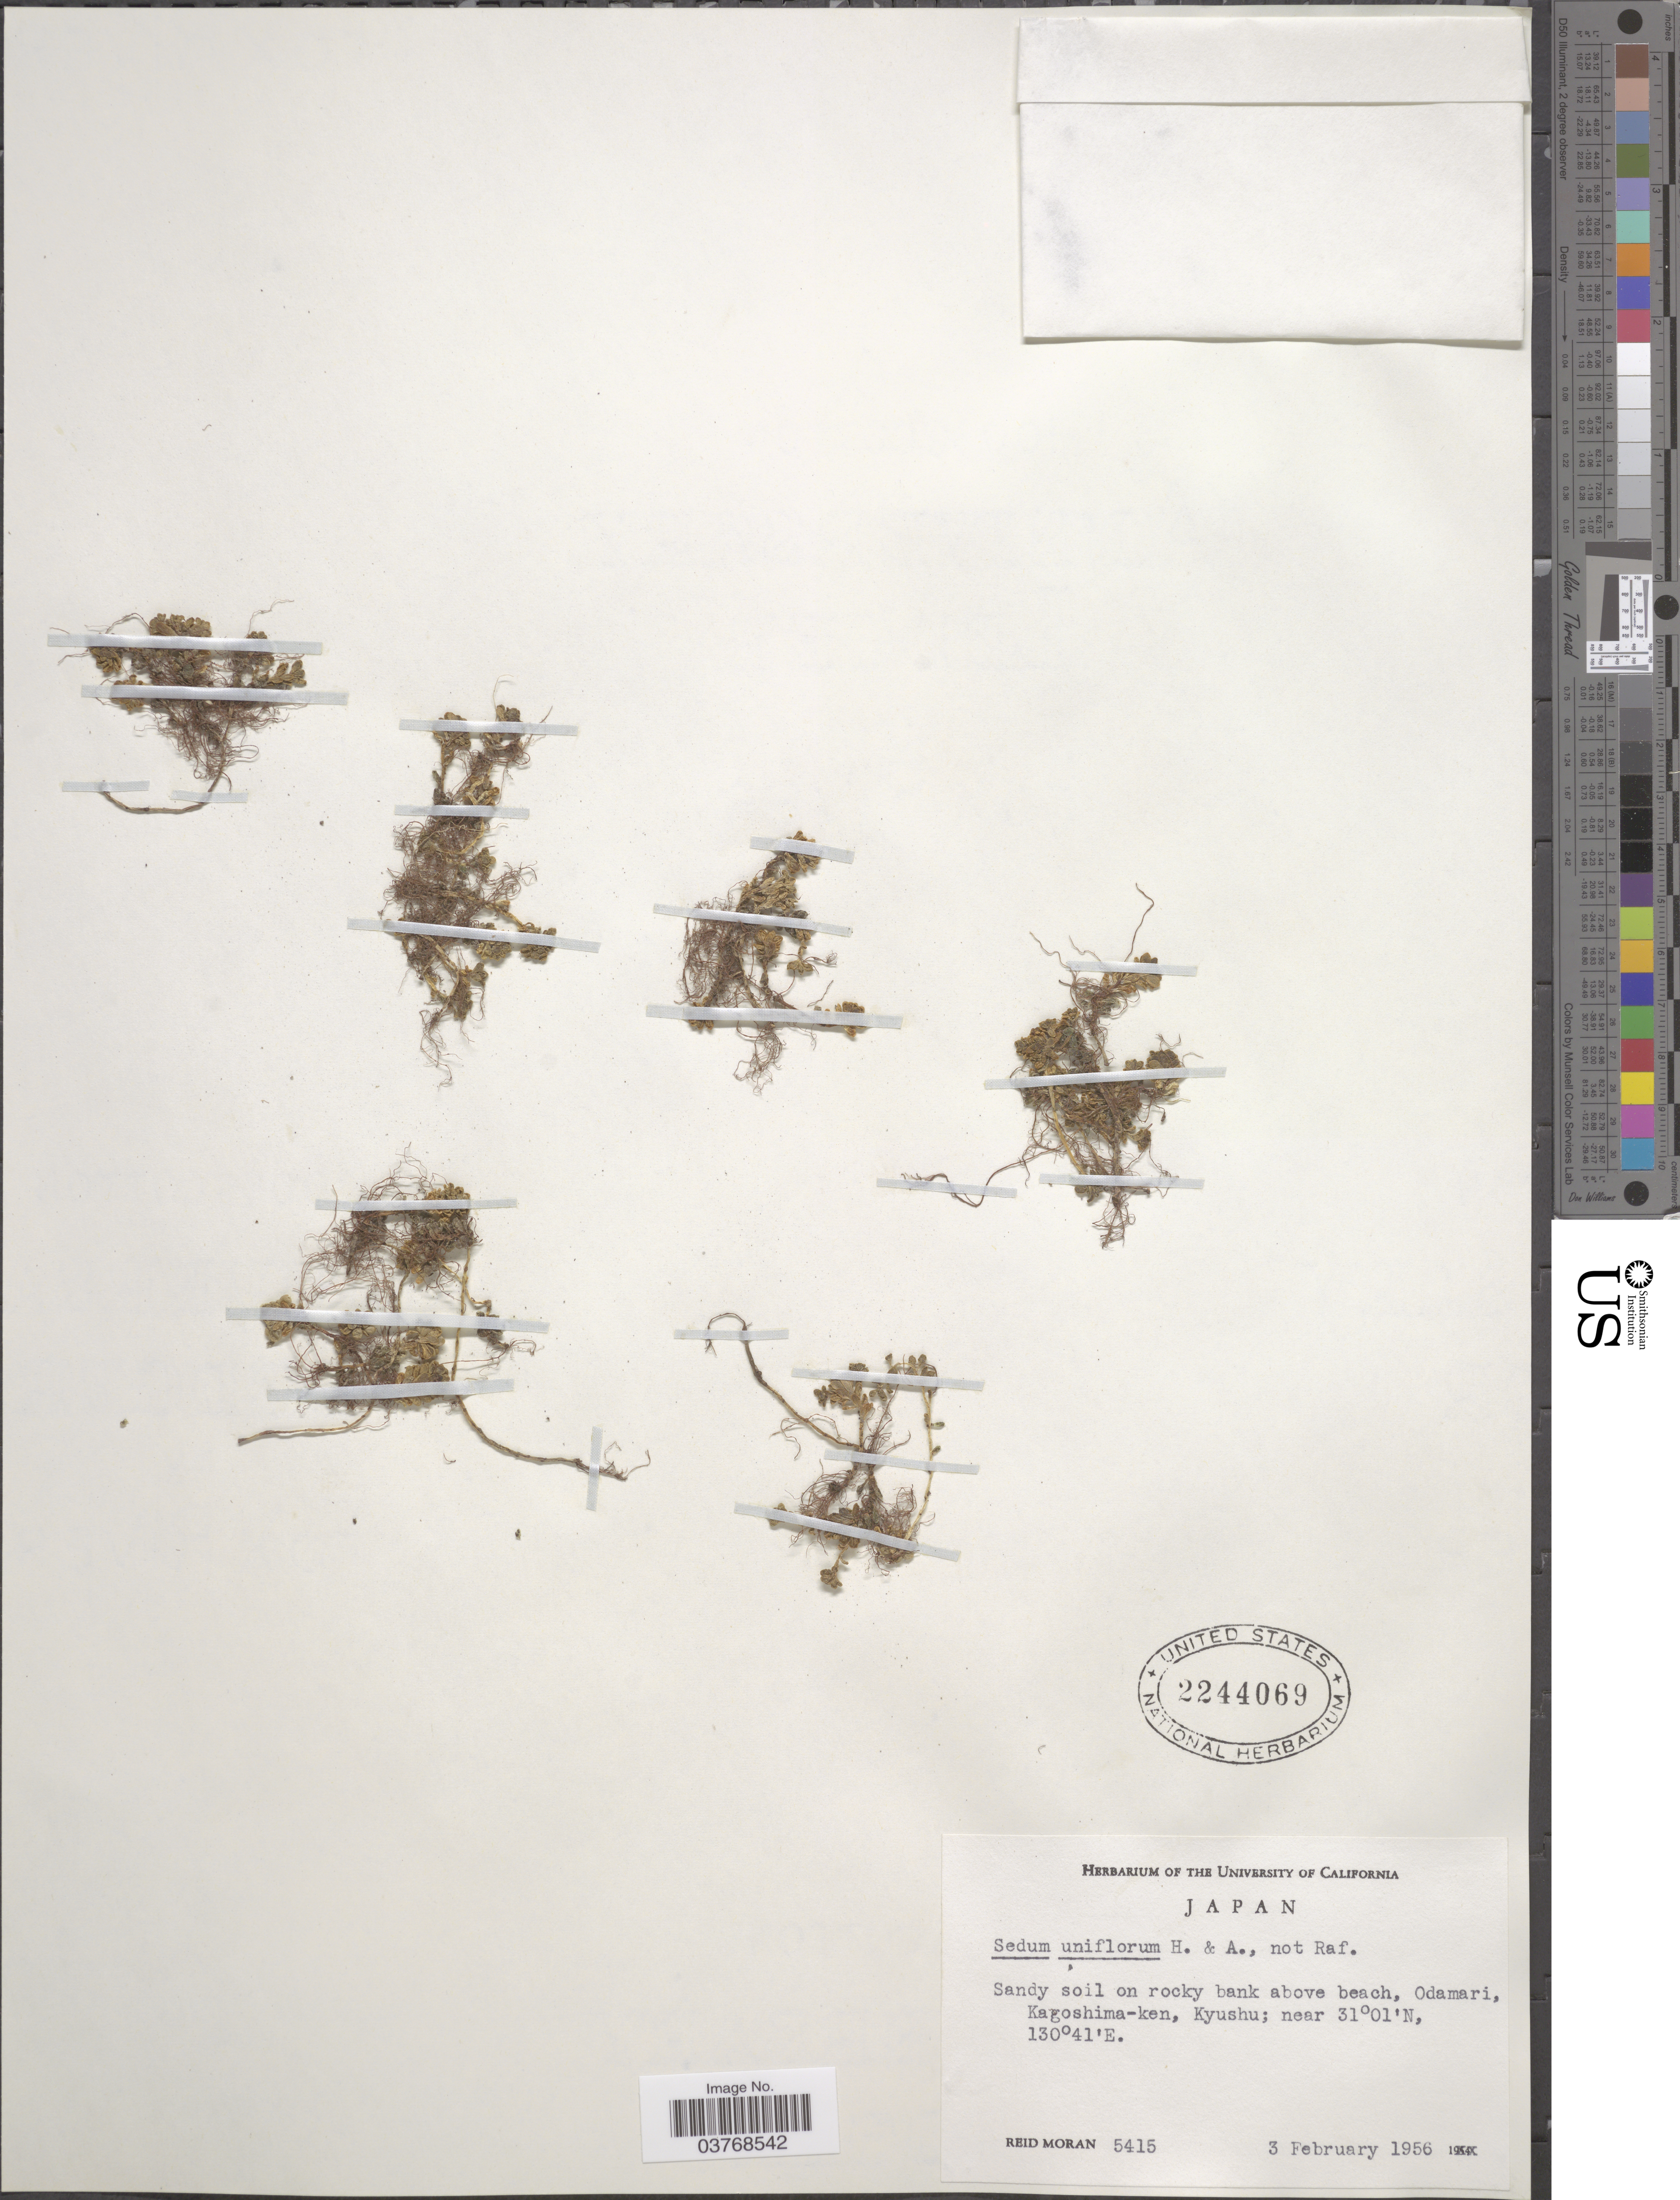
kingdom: Plantae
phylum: Tracheophyta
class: Magnoliopsida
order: Saxifragales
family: Crassulaceae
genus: Sedum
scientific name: Sedum uniflorum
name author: Hook. & Arn.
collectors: R. Moran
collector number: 5415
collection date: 1956-02-03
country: Japan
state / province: Kagosima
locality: Odamari, Kagoshima-ken, Kyushu.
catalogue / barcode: US 2244069